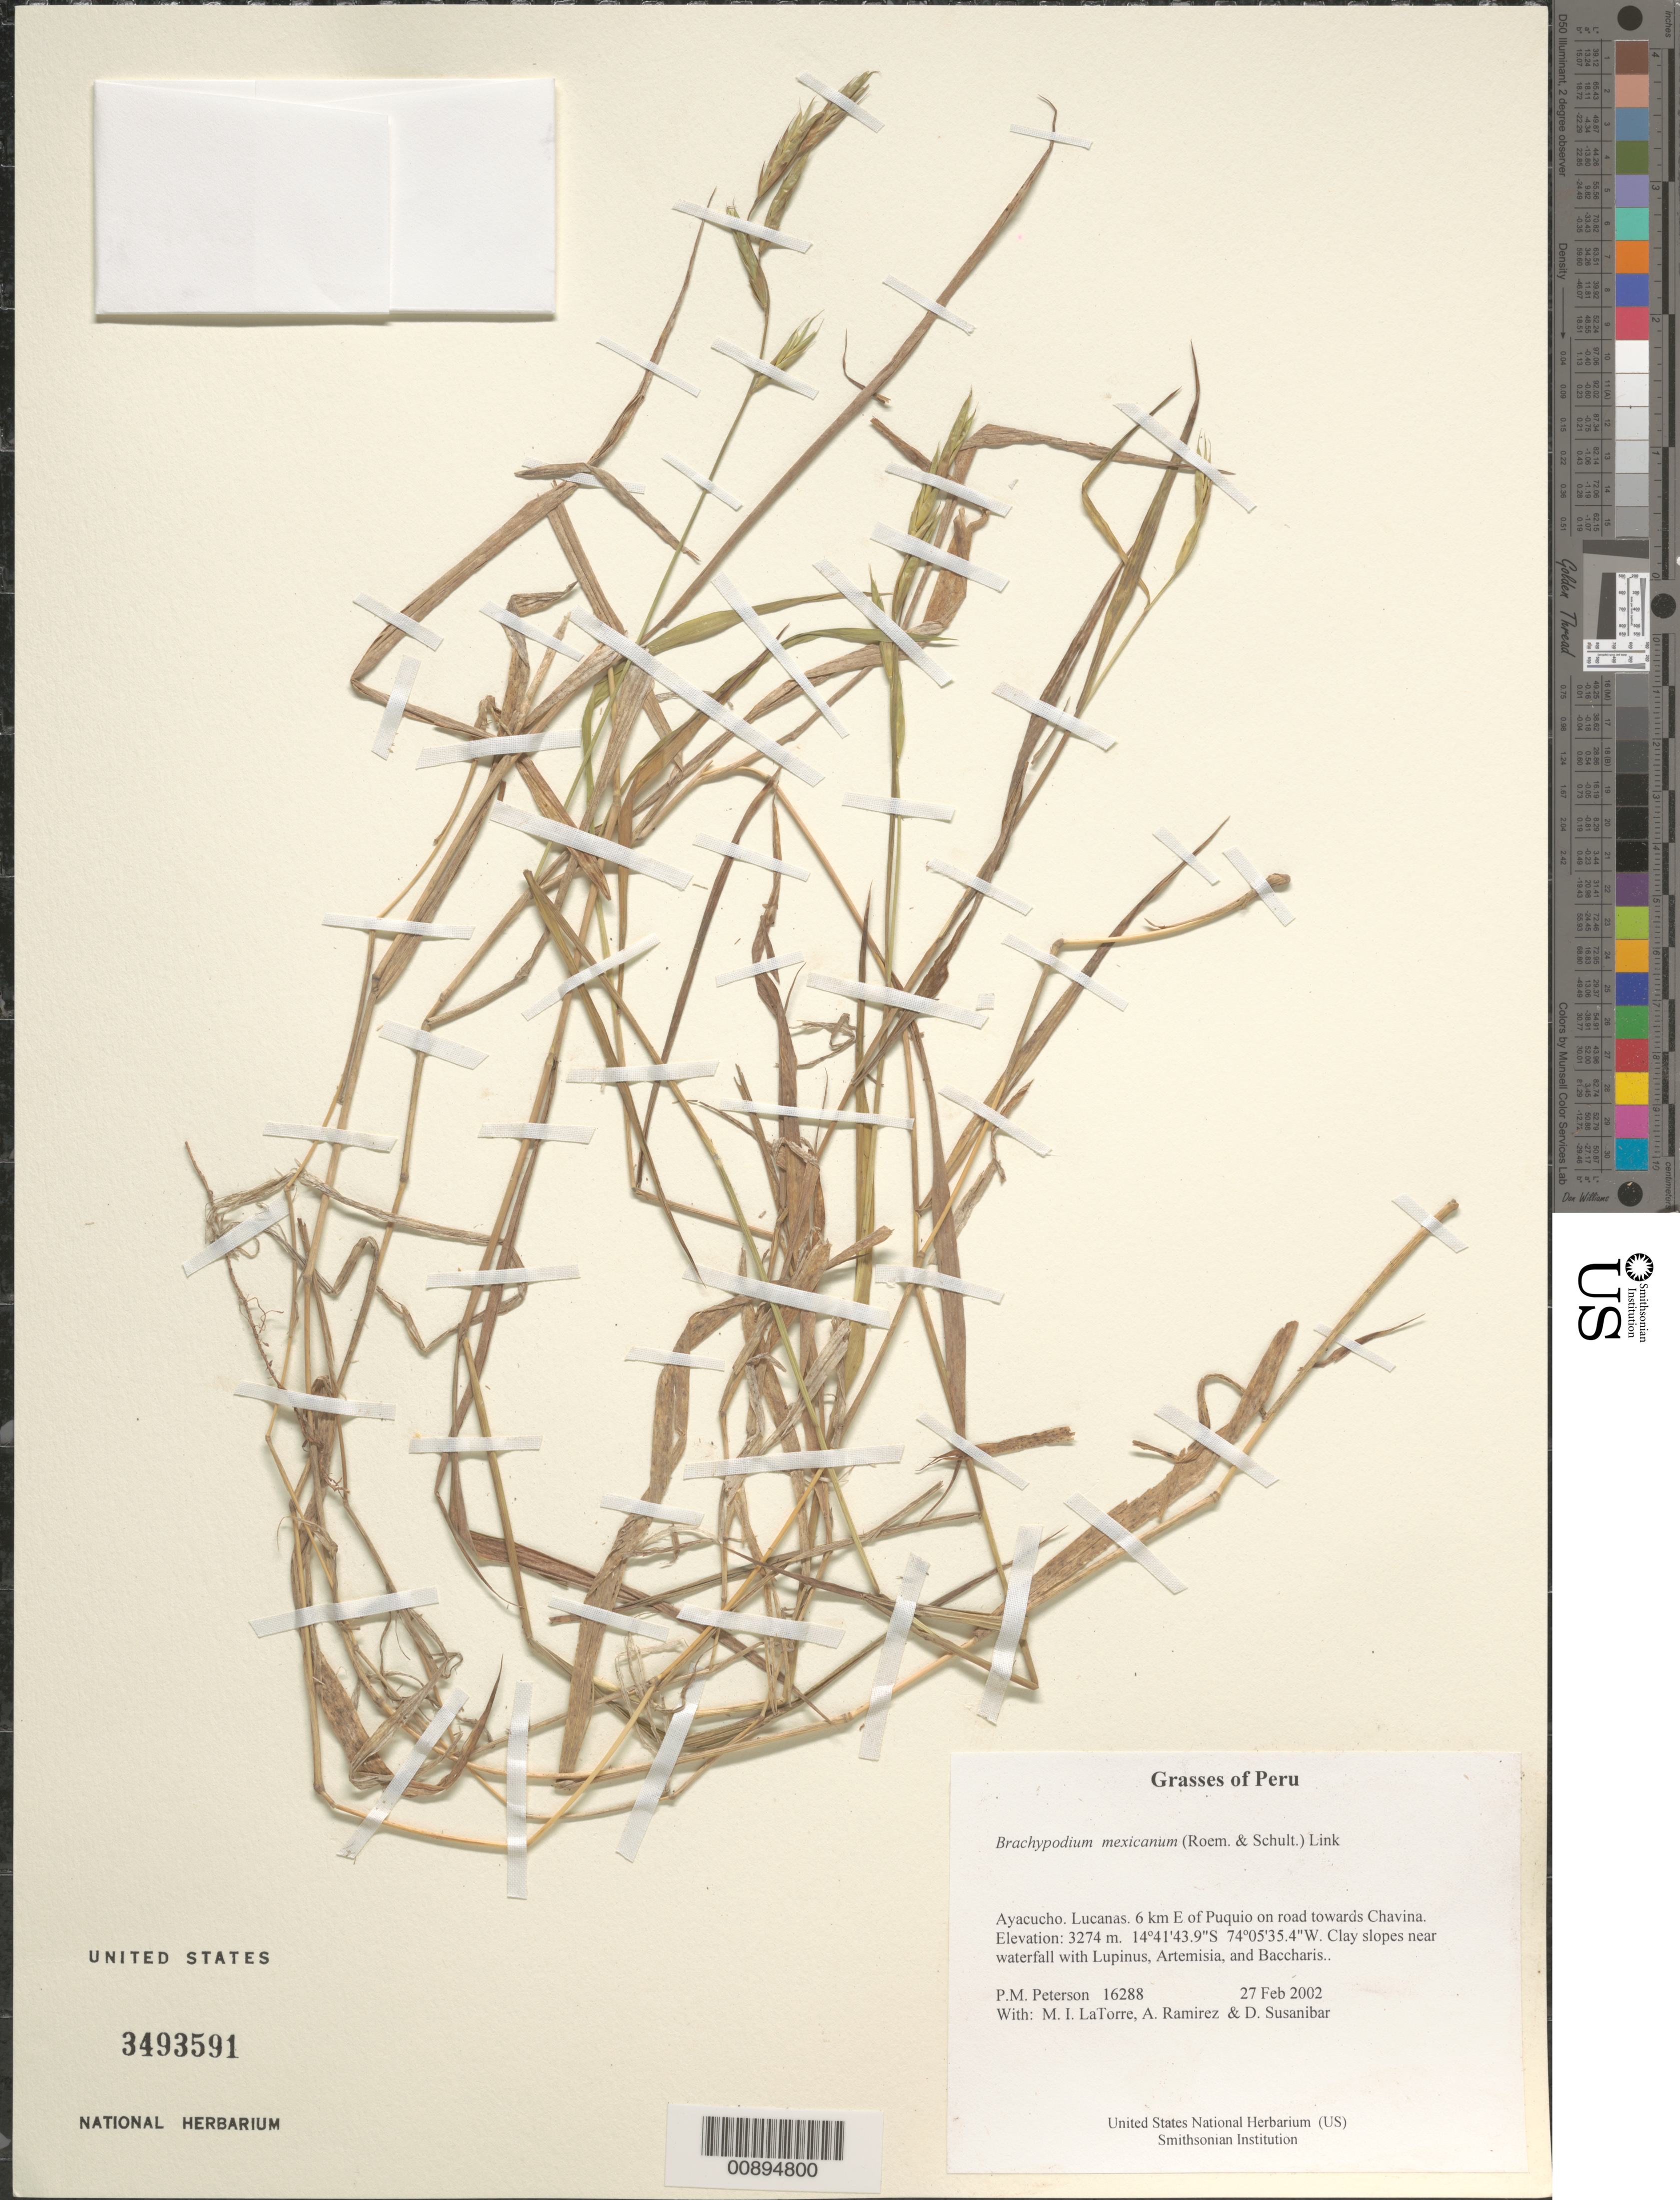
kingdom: Plantae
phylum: Tracheophyta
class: Liliopsida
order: Poales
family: Poaceae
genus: Brachypodium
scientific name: Brachypodium mexicanum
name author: (Roem. & Schult.) Link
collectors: P. M. Peterson, M. I. La Torre, A. Ramírez & D. Susanibar Cruz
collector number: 16288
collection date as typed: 27 Feb 2002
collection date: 2002-02-27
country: Peru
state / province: Ayacucho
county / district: Lucanas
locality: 6 km E of Puquio on road towards Chavina.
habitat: Clay slopes near waterfall with ~Lupinus, Artemisia, and Baccharis.~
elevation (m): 3274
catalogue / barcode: US 3493591